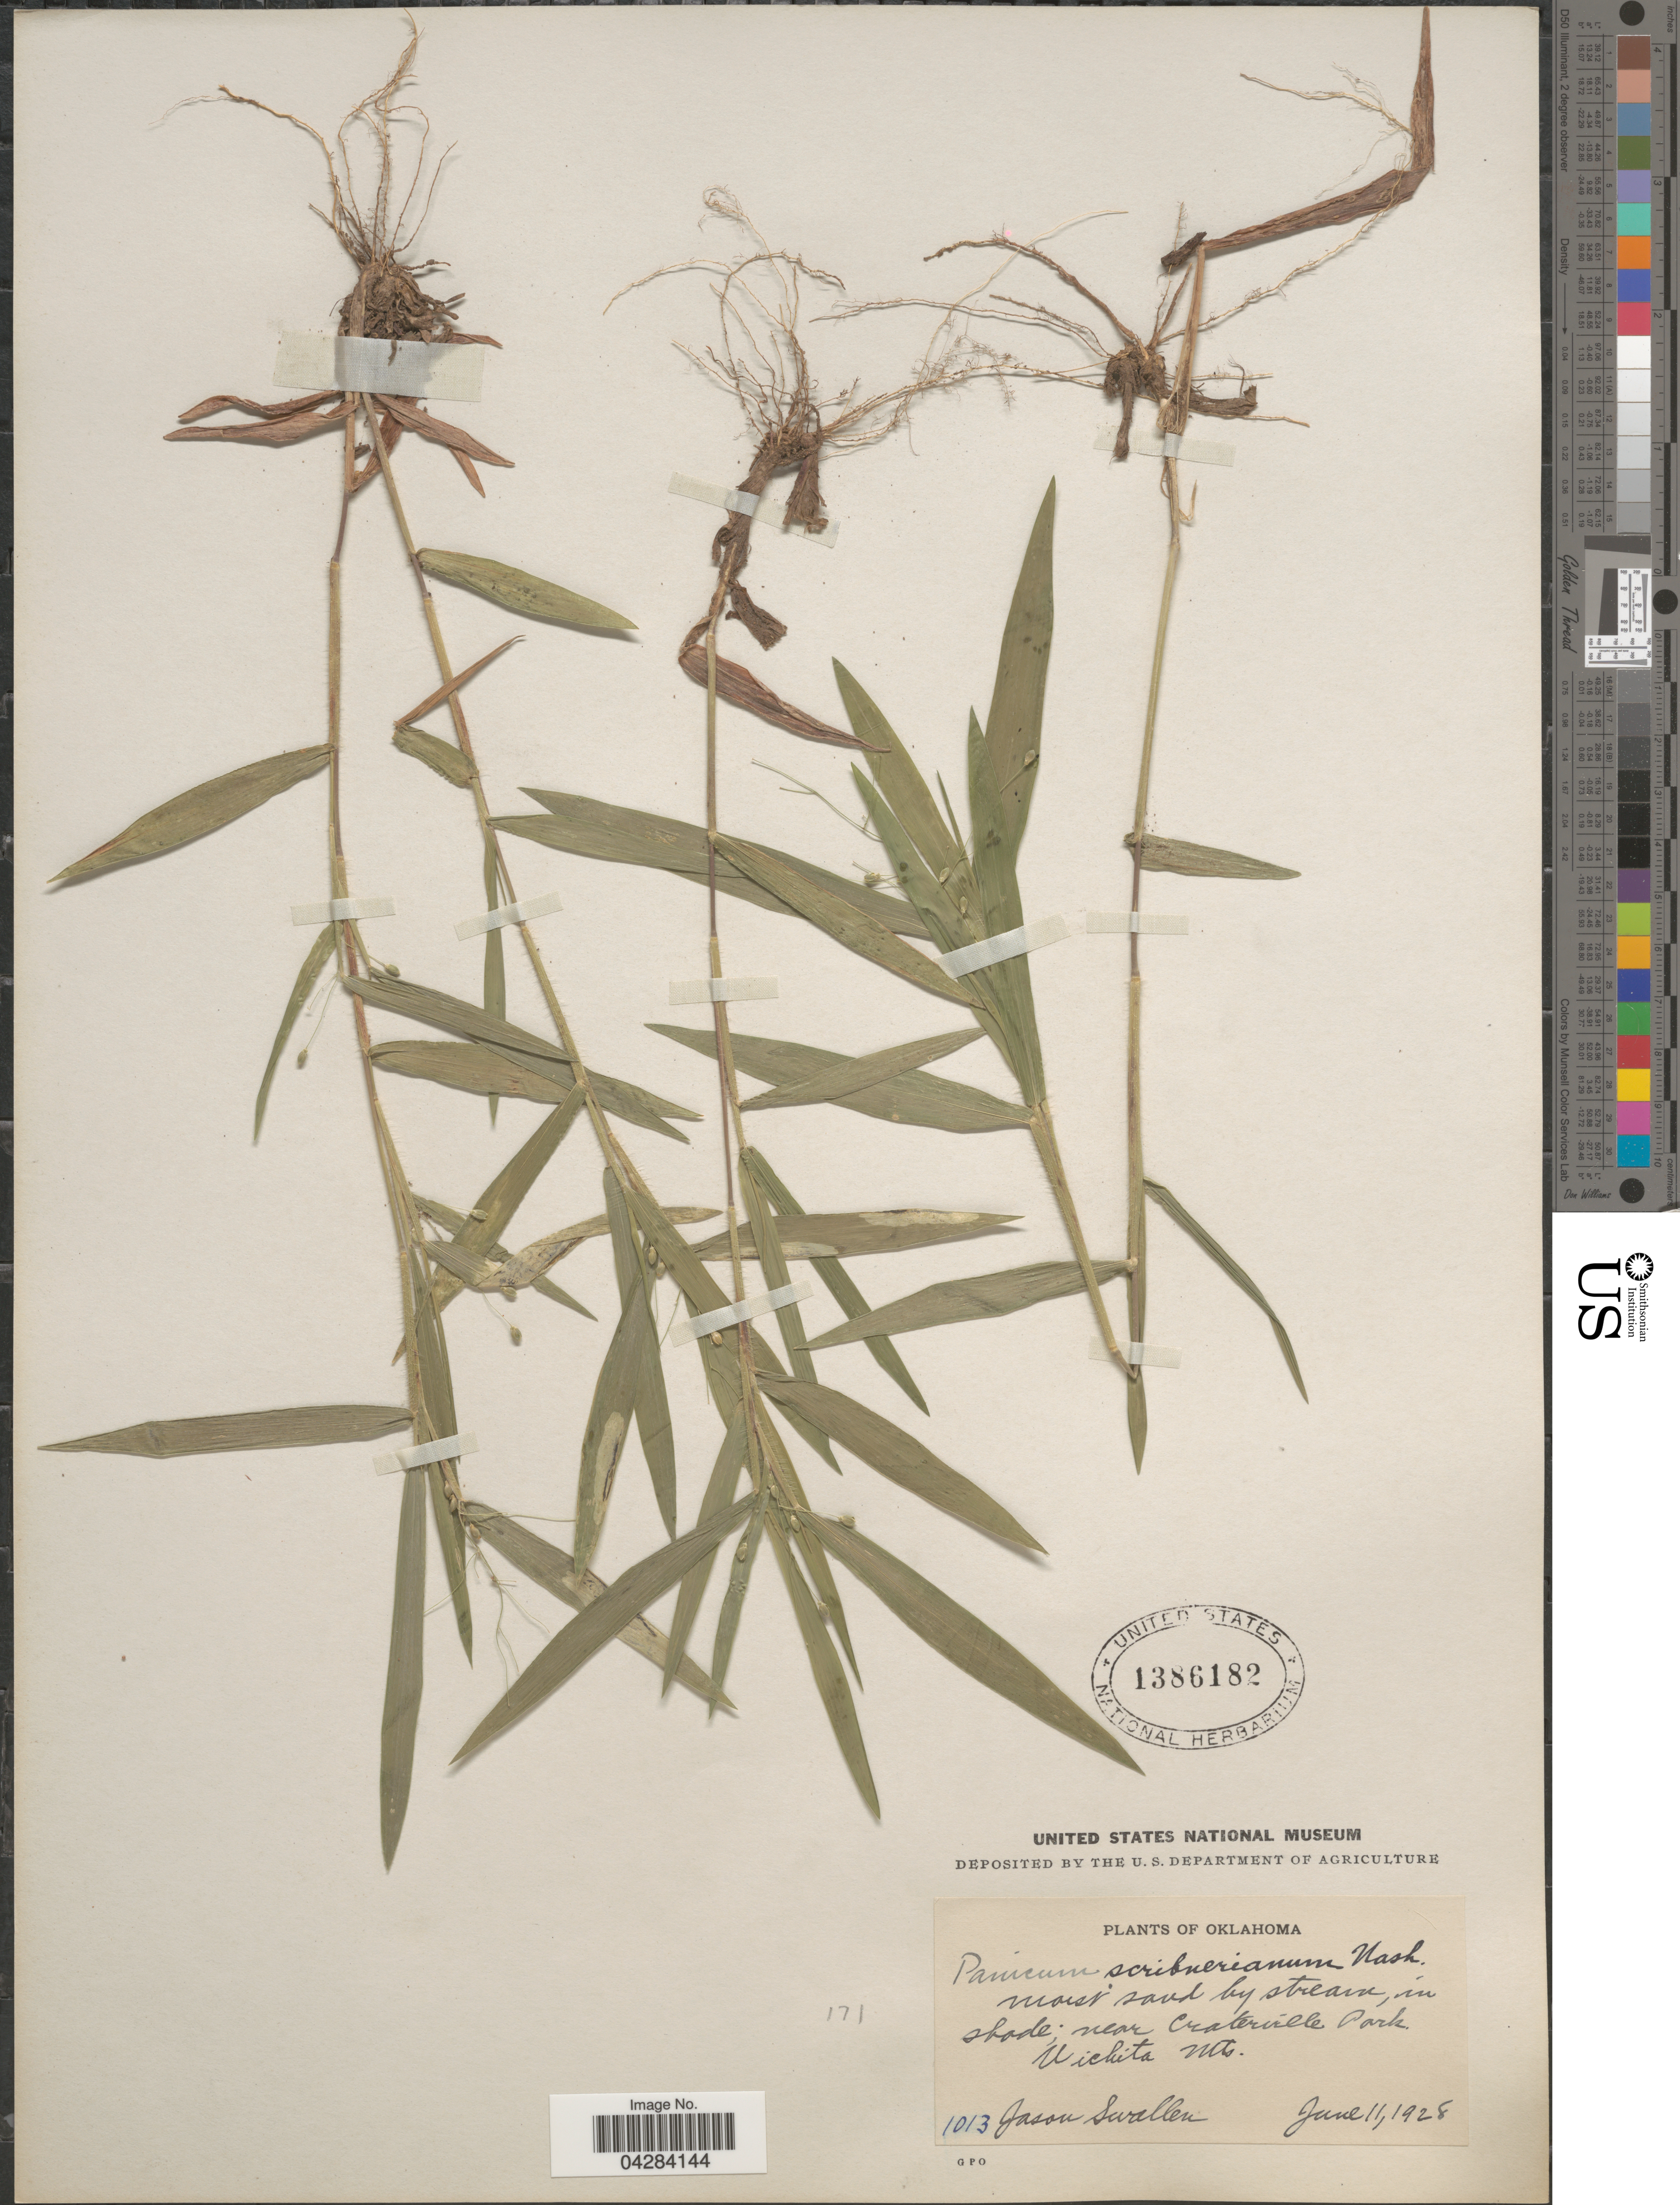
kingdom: Plantae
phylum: Tracheophyta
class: Liliopsida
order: Poales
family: Poaceae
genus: Dichanthelium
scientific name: Dichanthelium oligosanthes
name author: (Schult.) Gould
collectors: J. R. Swallen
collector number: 1013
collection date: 1928-06-11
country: United States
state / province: Oklahoma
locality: Moist sand by stream, in shade; near Craterville Park. Wichita Mts.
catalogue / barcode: US 1386182